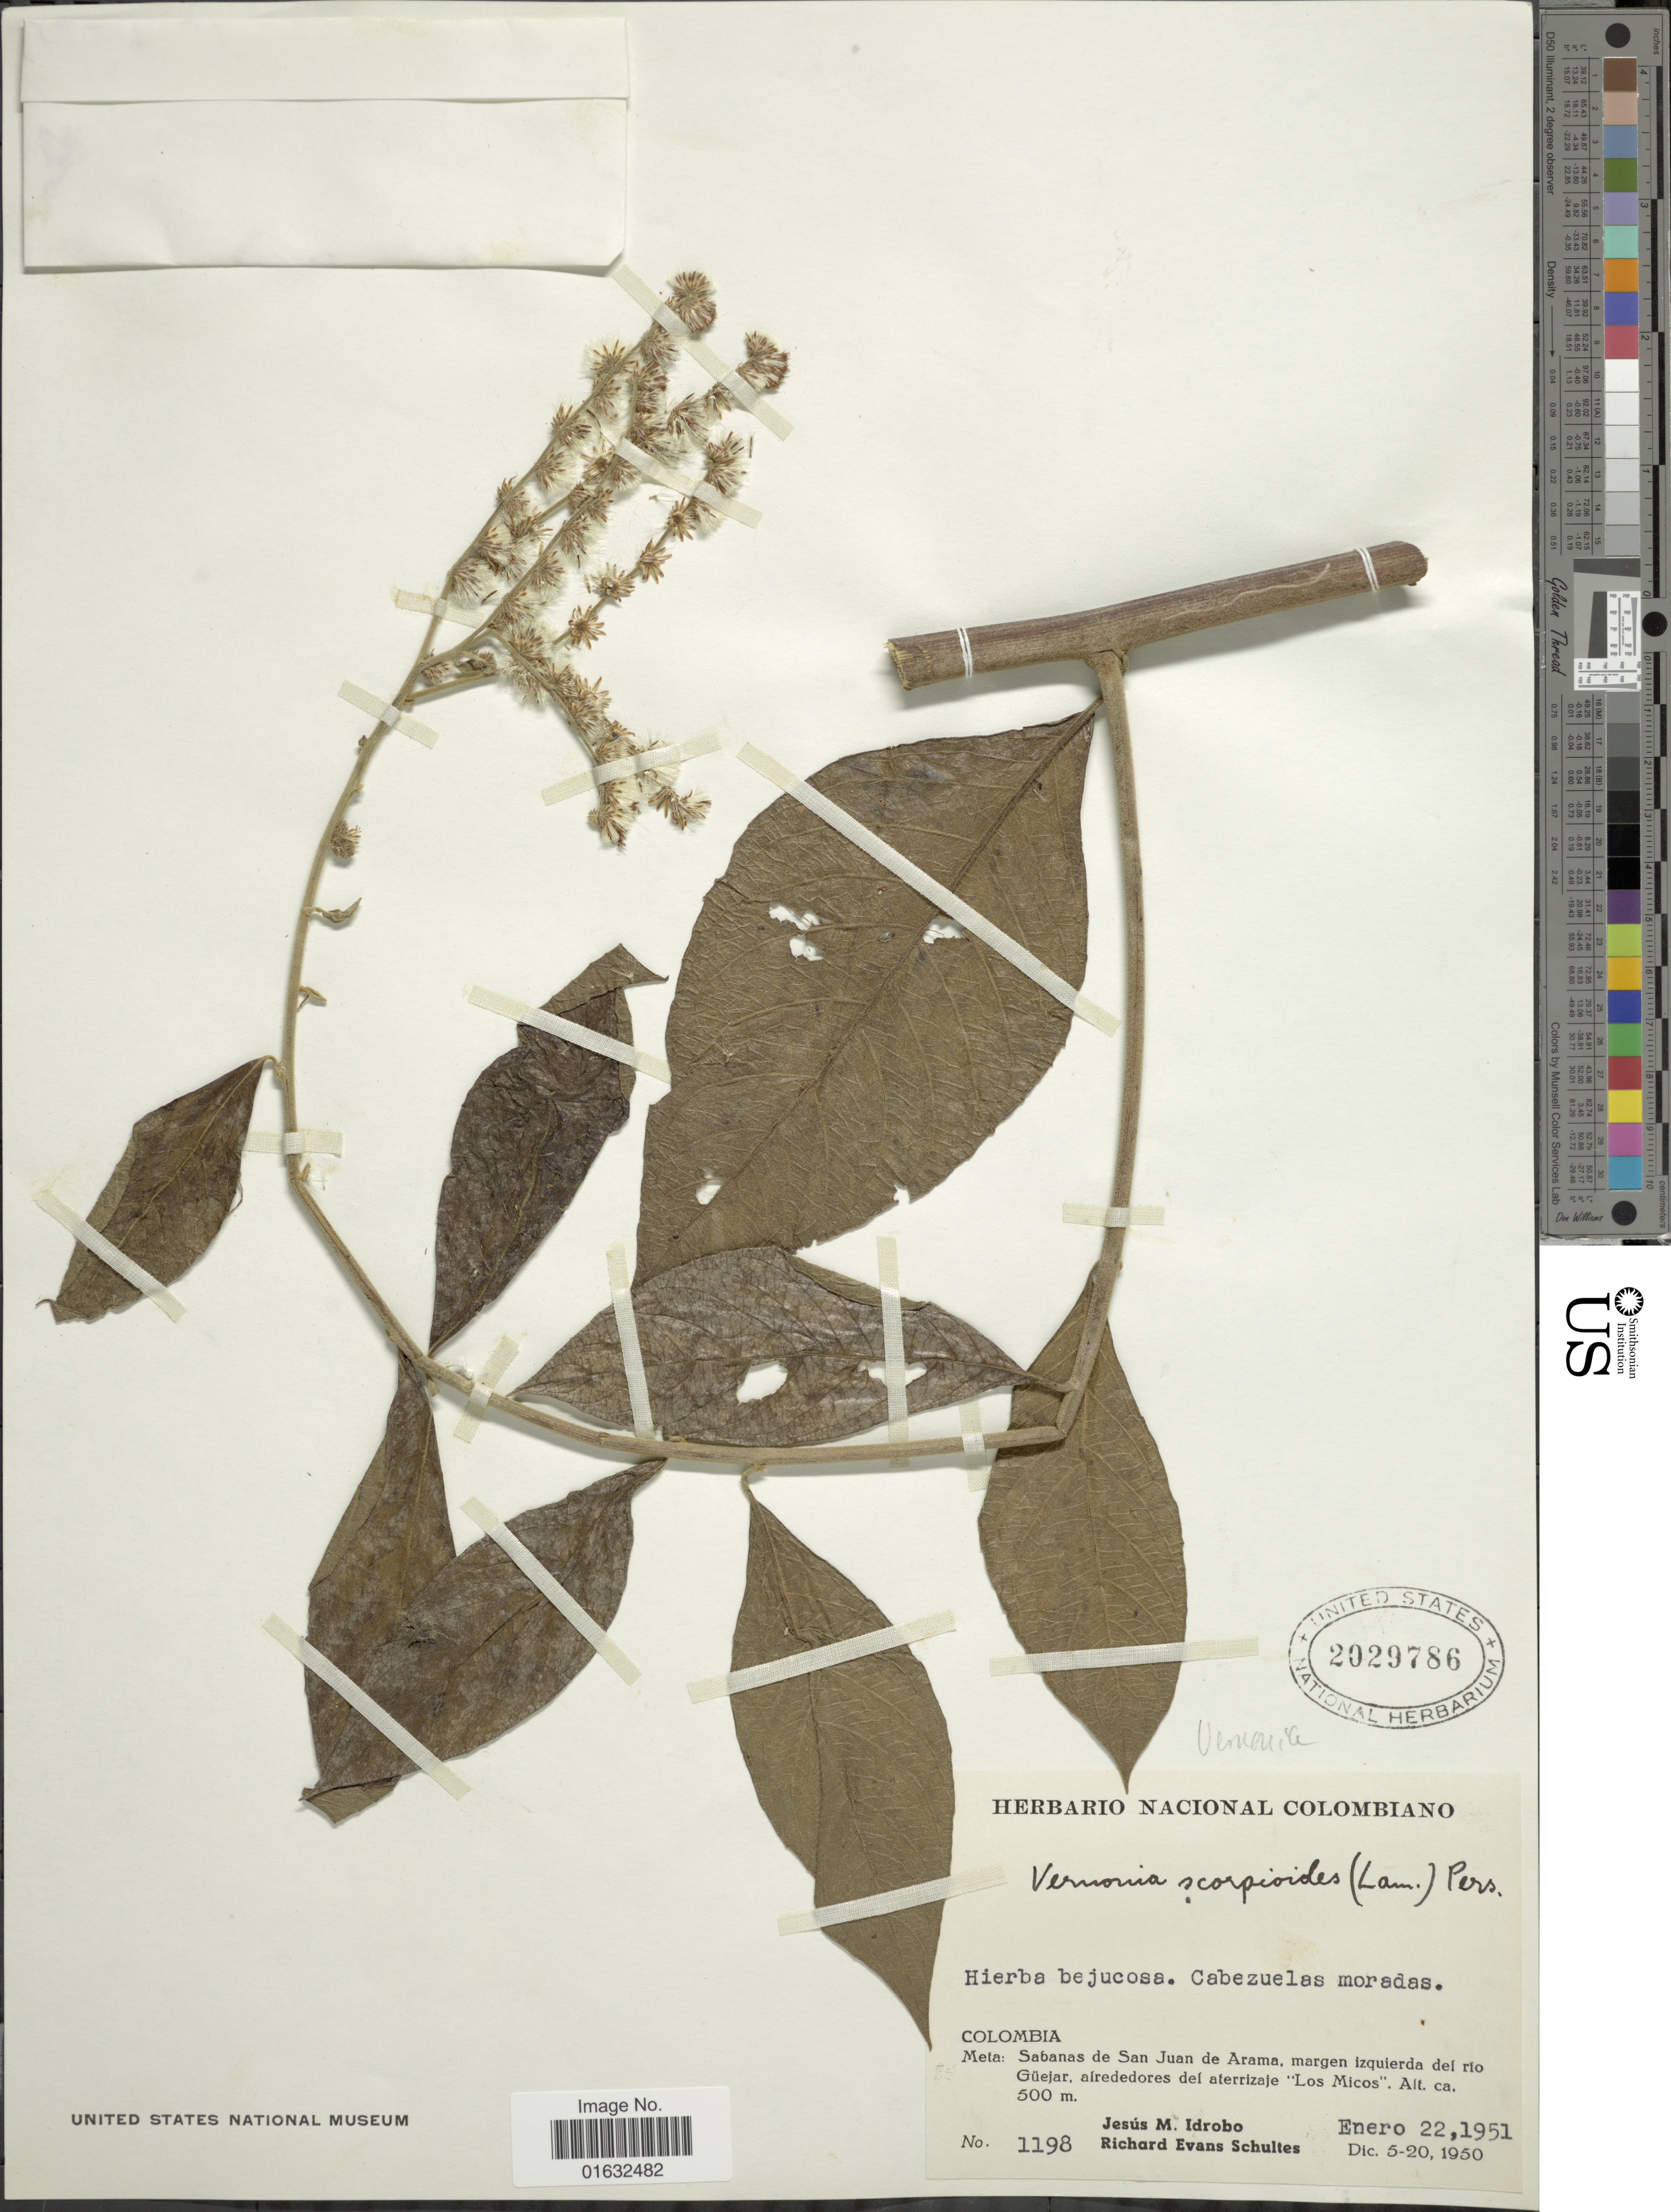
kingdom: Plantae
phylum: Tracheophyta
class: Magnoliopsida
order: Asterales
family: Asteraceae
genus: Cyrtocymura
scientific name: Cyrtocymura scorpioides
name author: (Lam.) H. Rob.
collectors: J. M. Idrobo & R. E. Schultes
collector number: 1198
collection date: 1951-01-22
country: Colombia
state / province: Meta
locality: Sabanas de San Juan de Arama, margen izquierda del rio Güejar, alrededores del aterrizaje "Los Micos"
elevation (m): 500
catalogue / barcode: US 2029786